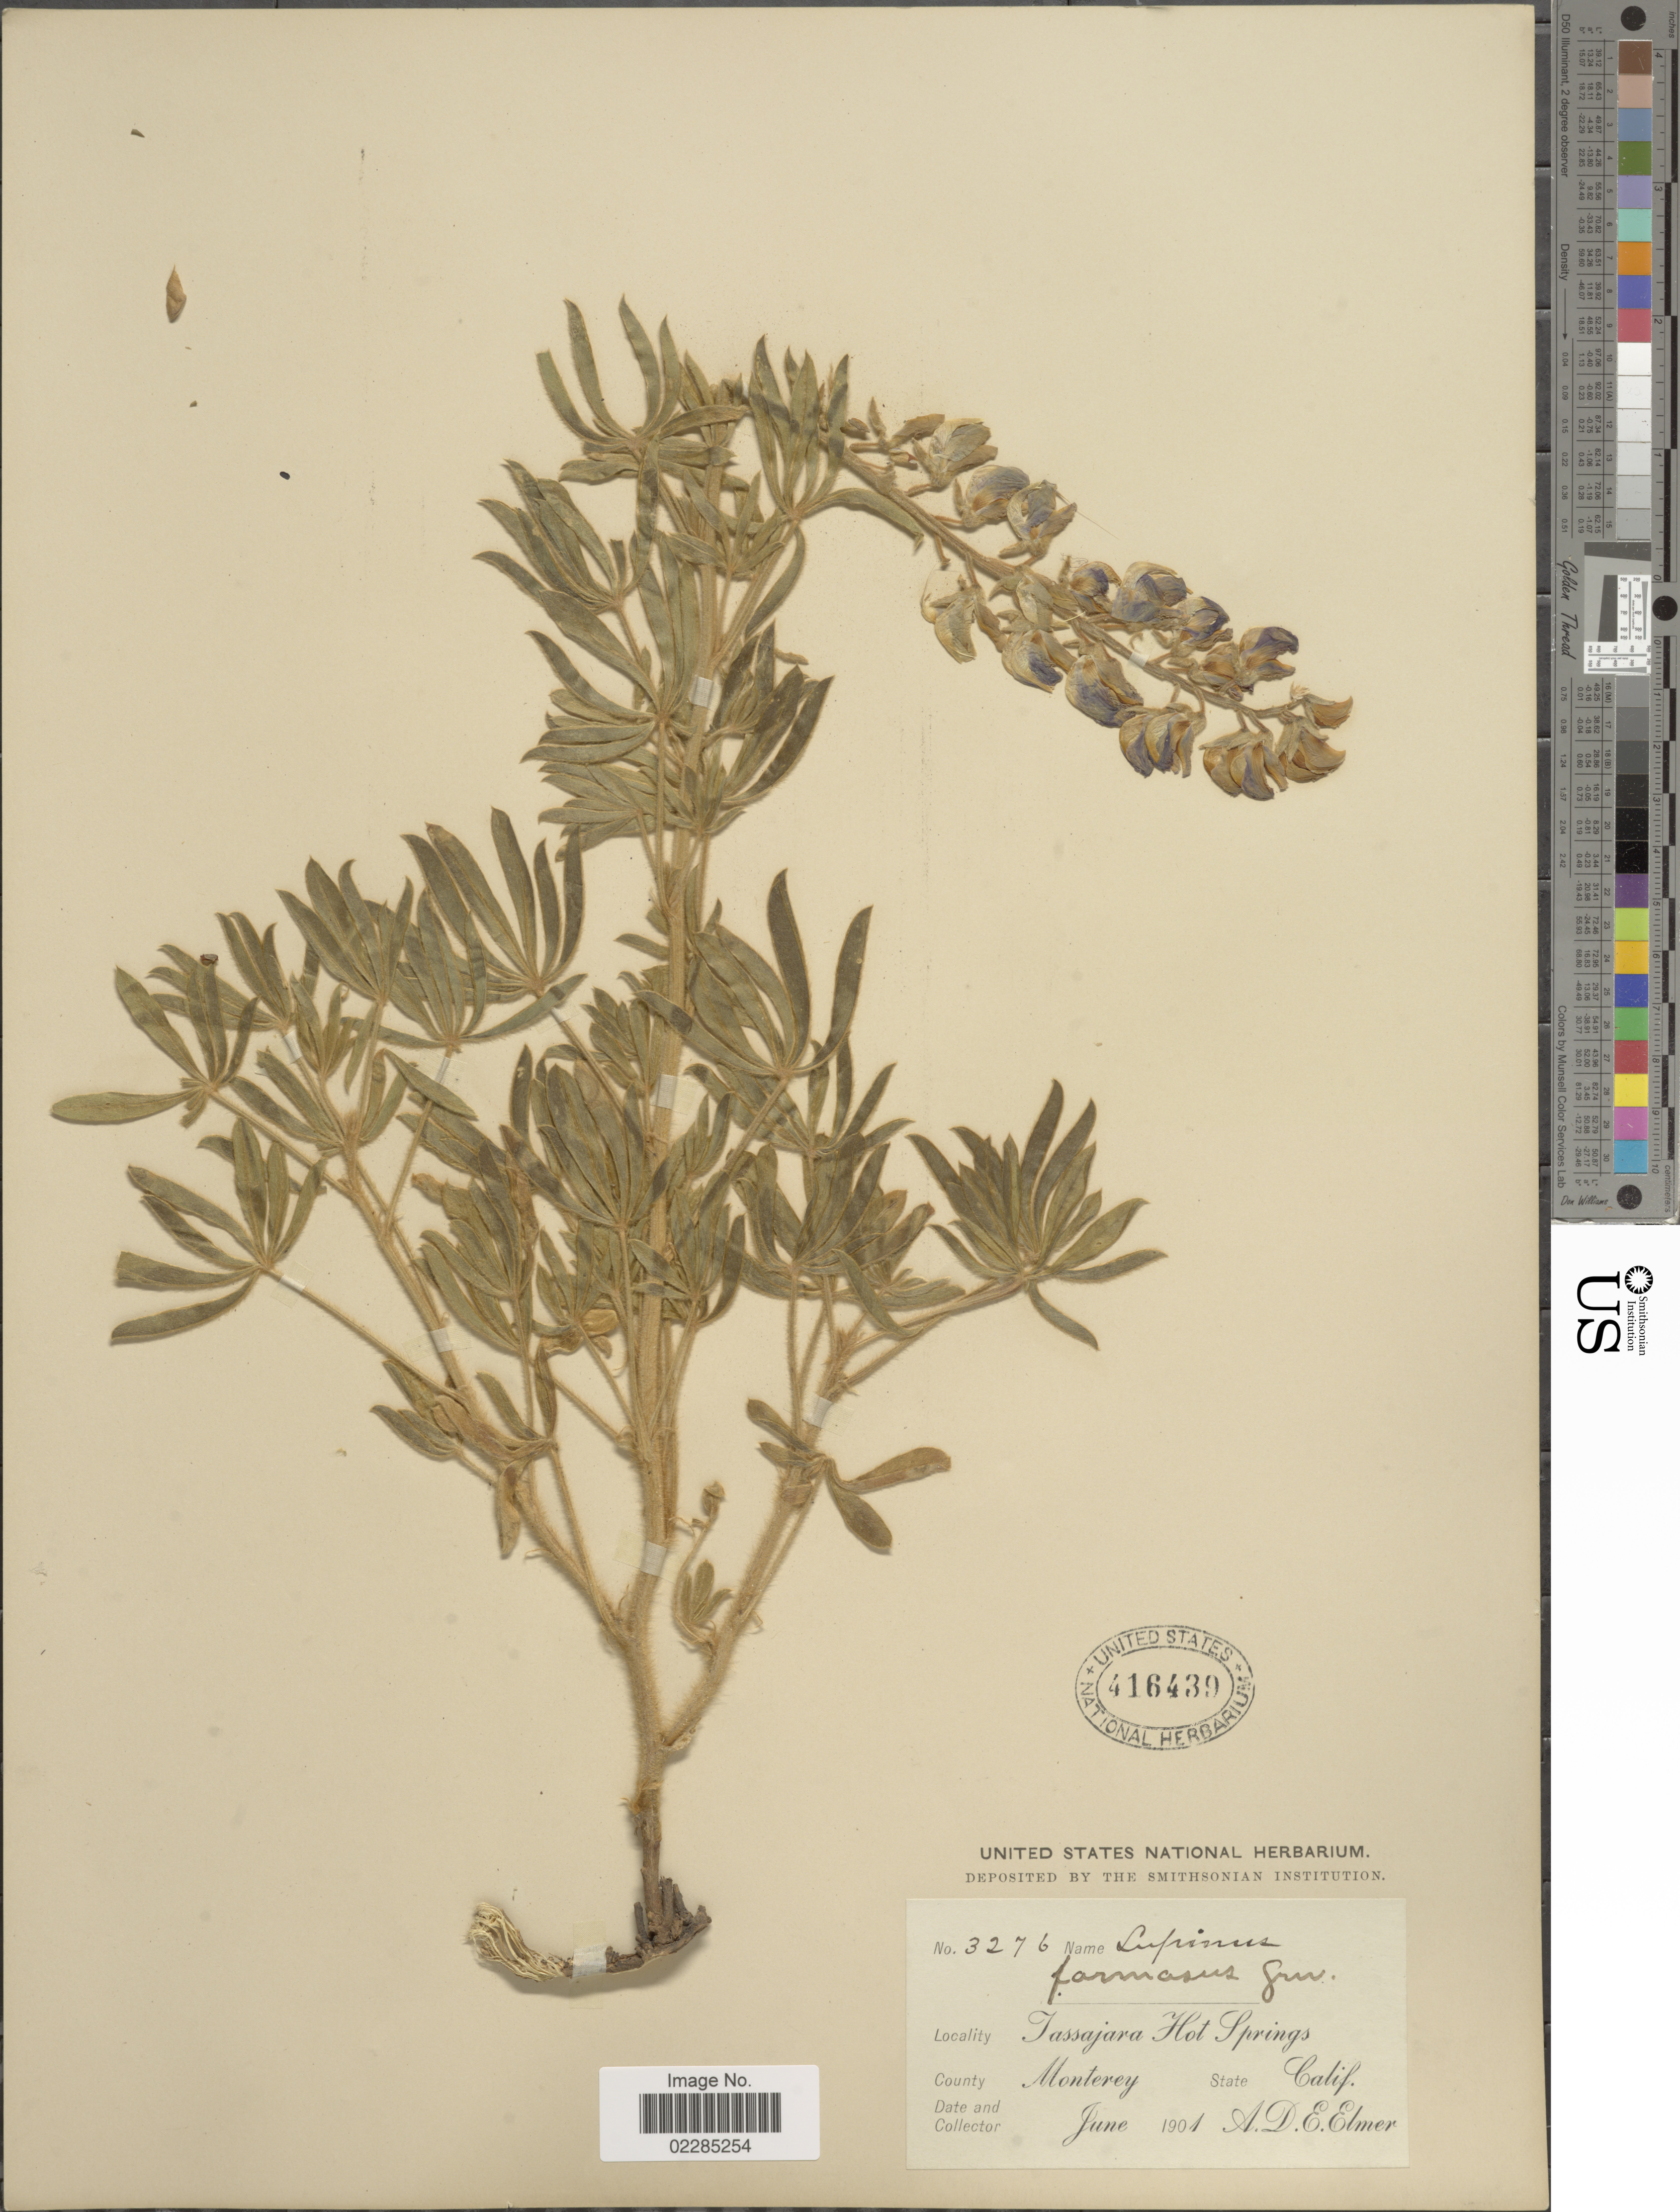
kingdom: Plantae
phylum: Tracheophyta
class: Magnoliopsida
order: Fabales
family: Fabaceae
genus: Lupinus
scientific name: Lupinus formosus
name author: Greene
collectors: A. D. E. Elmer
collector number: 3276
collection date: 1901-06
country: United States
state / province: California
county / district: Monterey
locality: Tassajara Hot Springs. County Monterey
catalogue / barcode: US 416439